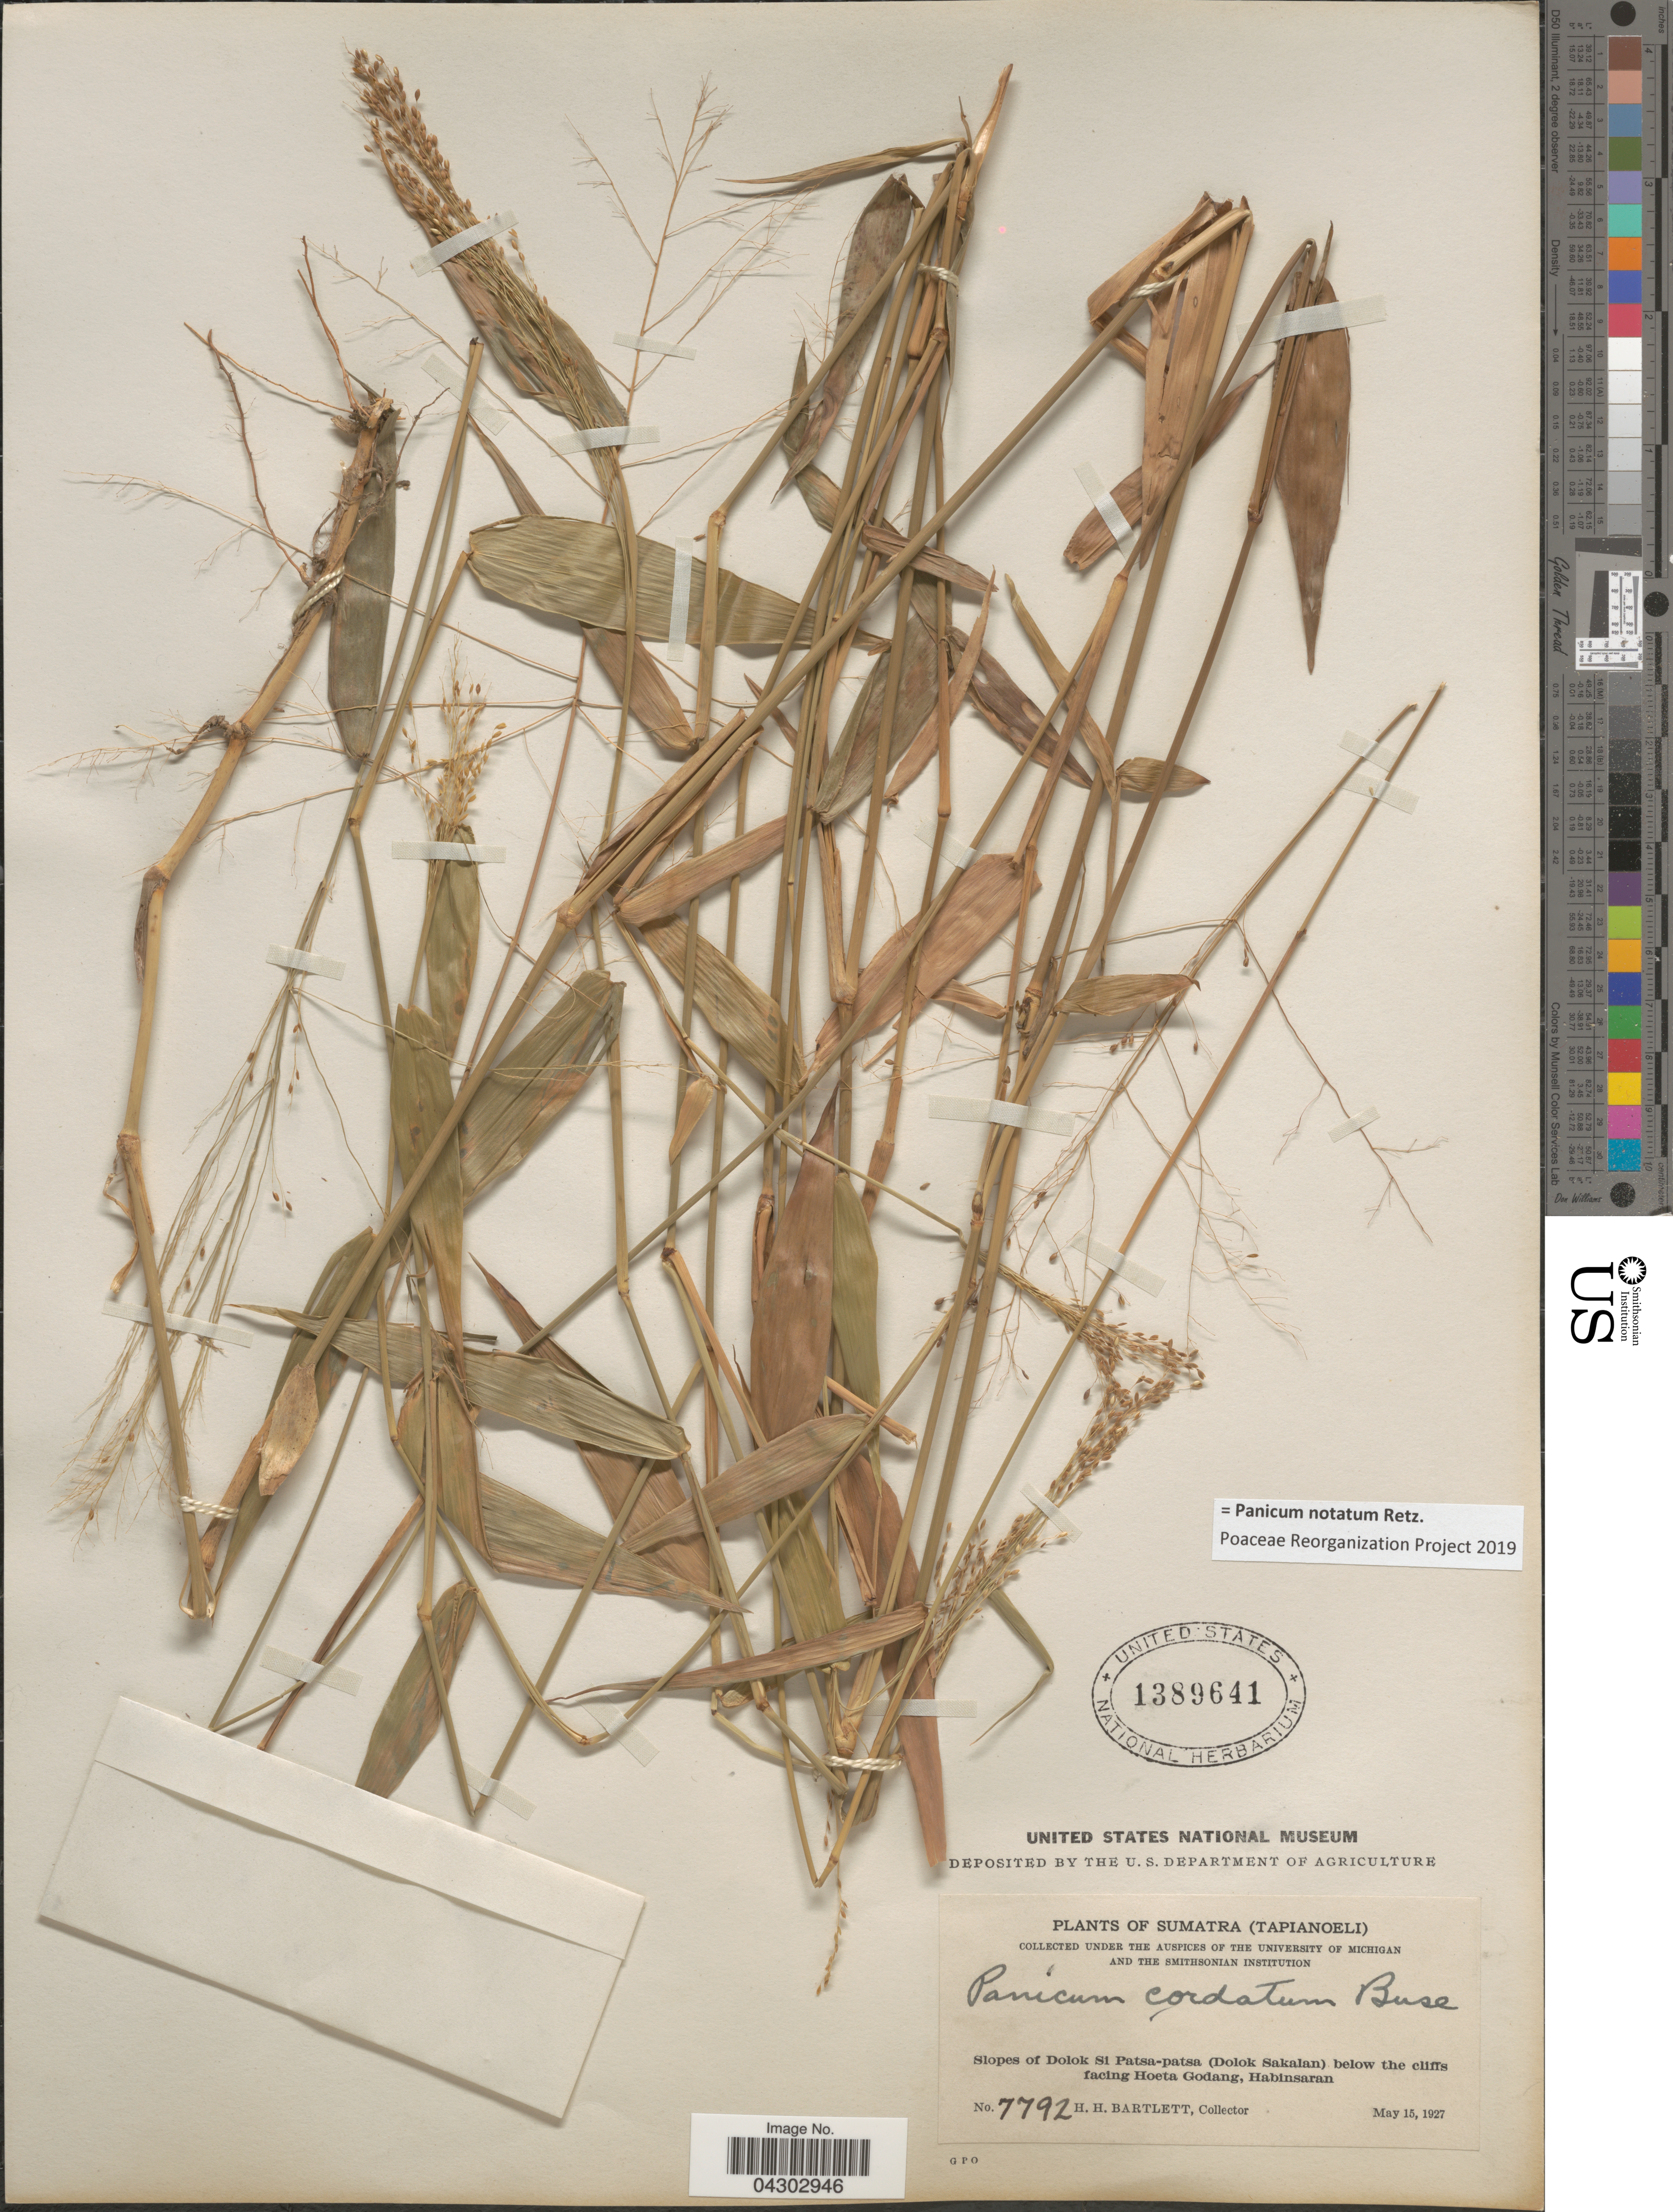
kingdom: Plantae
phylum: Tracheophyta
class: Liliopsida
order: Poales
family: Poaceae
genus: Panicum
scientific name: Panicum notatum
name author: Retz.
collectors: H. H. Bartlett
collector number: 7792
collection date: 1927-05-15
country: Indonesia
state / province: Sumatra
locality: (Tapianoeli). Slopes of Dolok Si Patsa-patsa (Dolok Sakalan) below the cliffs facing Hoeta Godang, Habinsaran.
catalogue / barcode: US 1389641